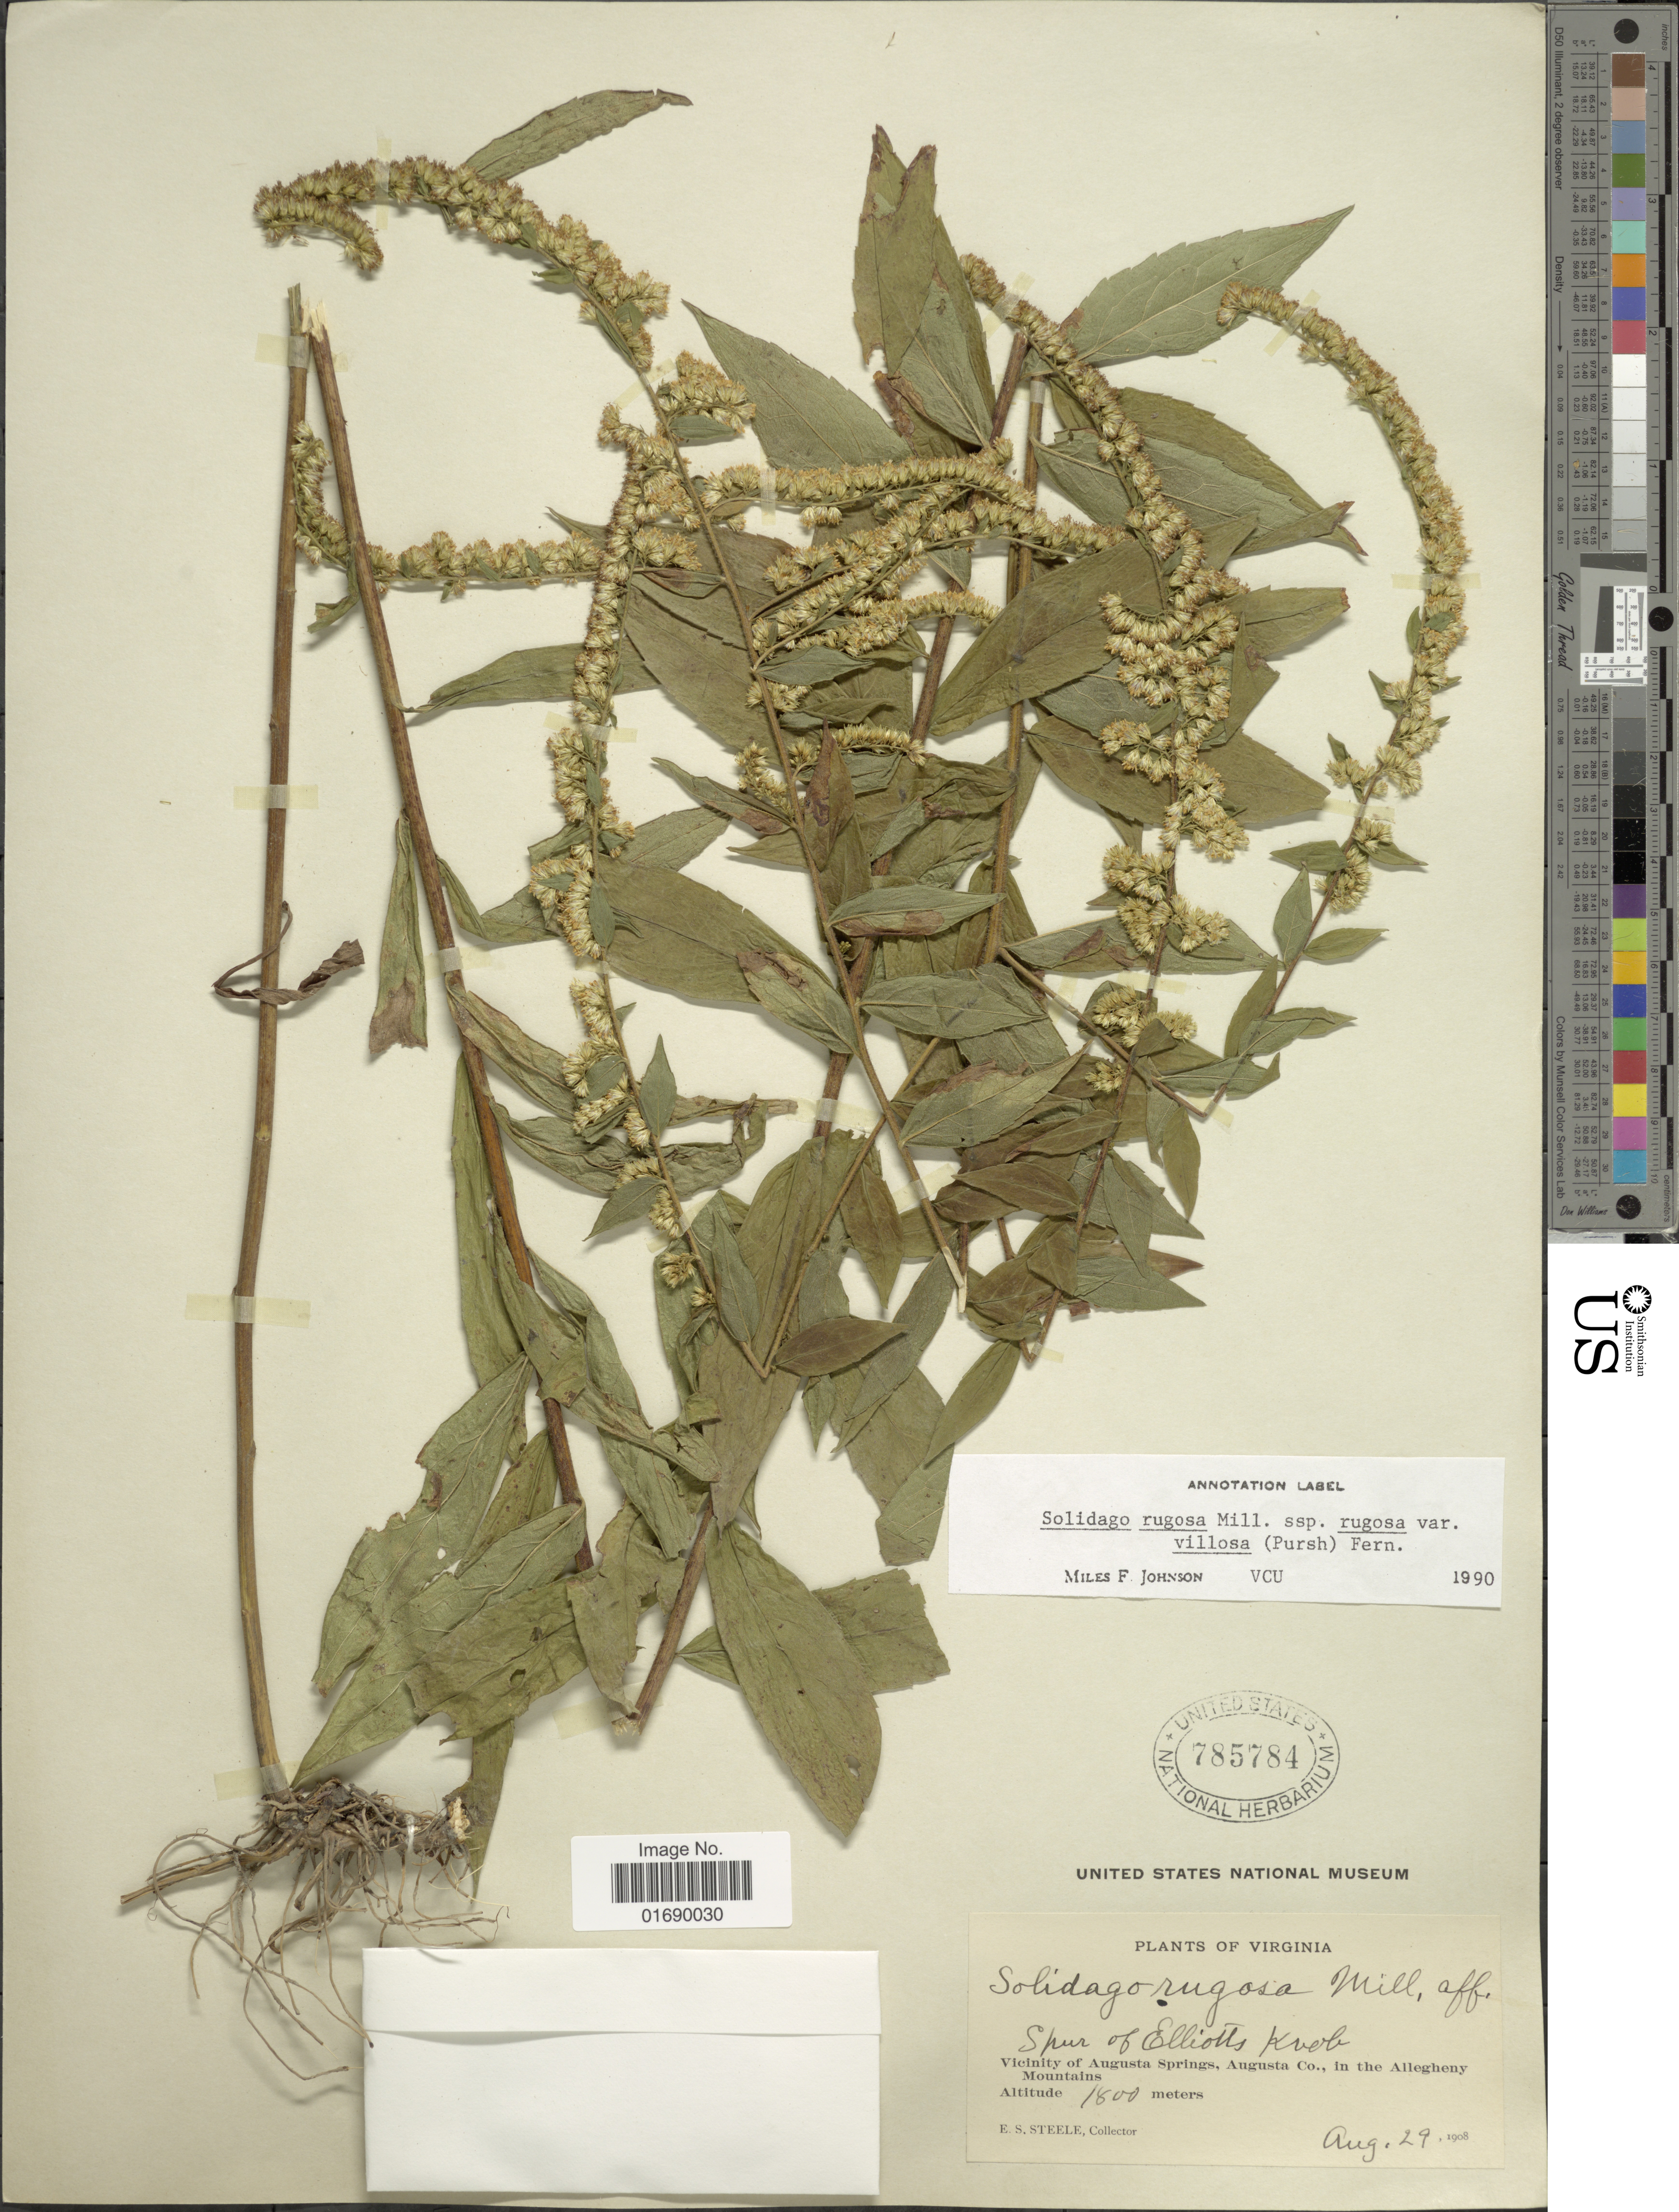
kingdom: Plantae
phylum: Tracheophyta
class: Magnoliopsida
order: Asterales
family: Asteraceae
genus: Solidago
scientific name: Solidago rugosa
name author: Mill.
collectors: E. Steele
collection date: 1908-08-29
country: United States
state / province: Virginia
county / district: Augusta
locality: Spur of Elliots Knob, Vicinity of Augusta Springs, augusta Co., in the Allegheny Mountains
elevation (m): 1800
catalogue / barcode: US 785784